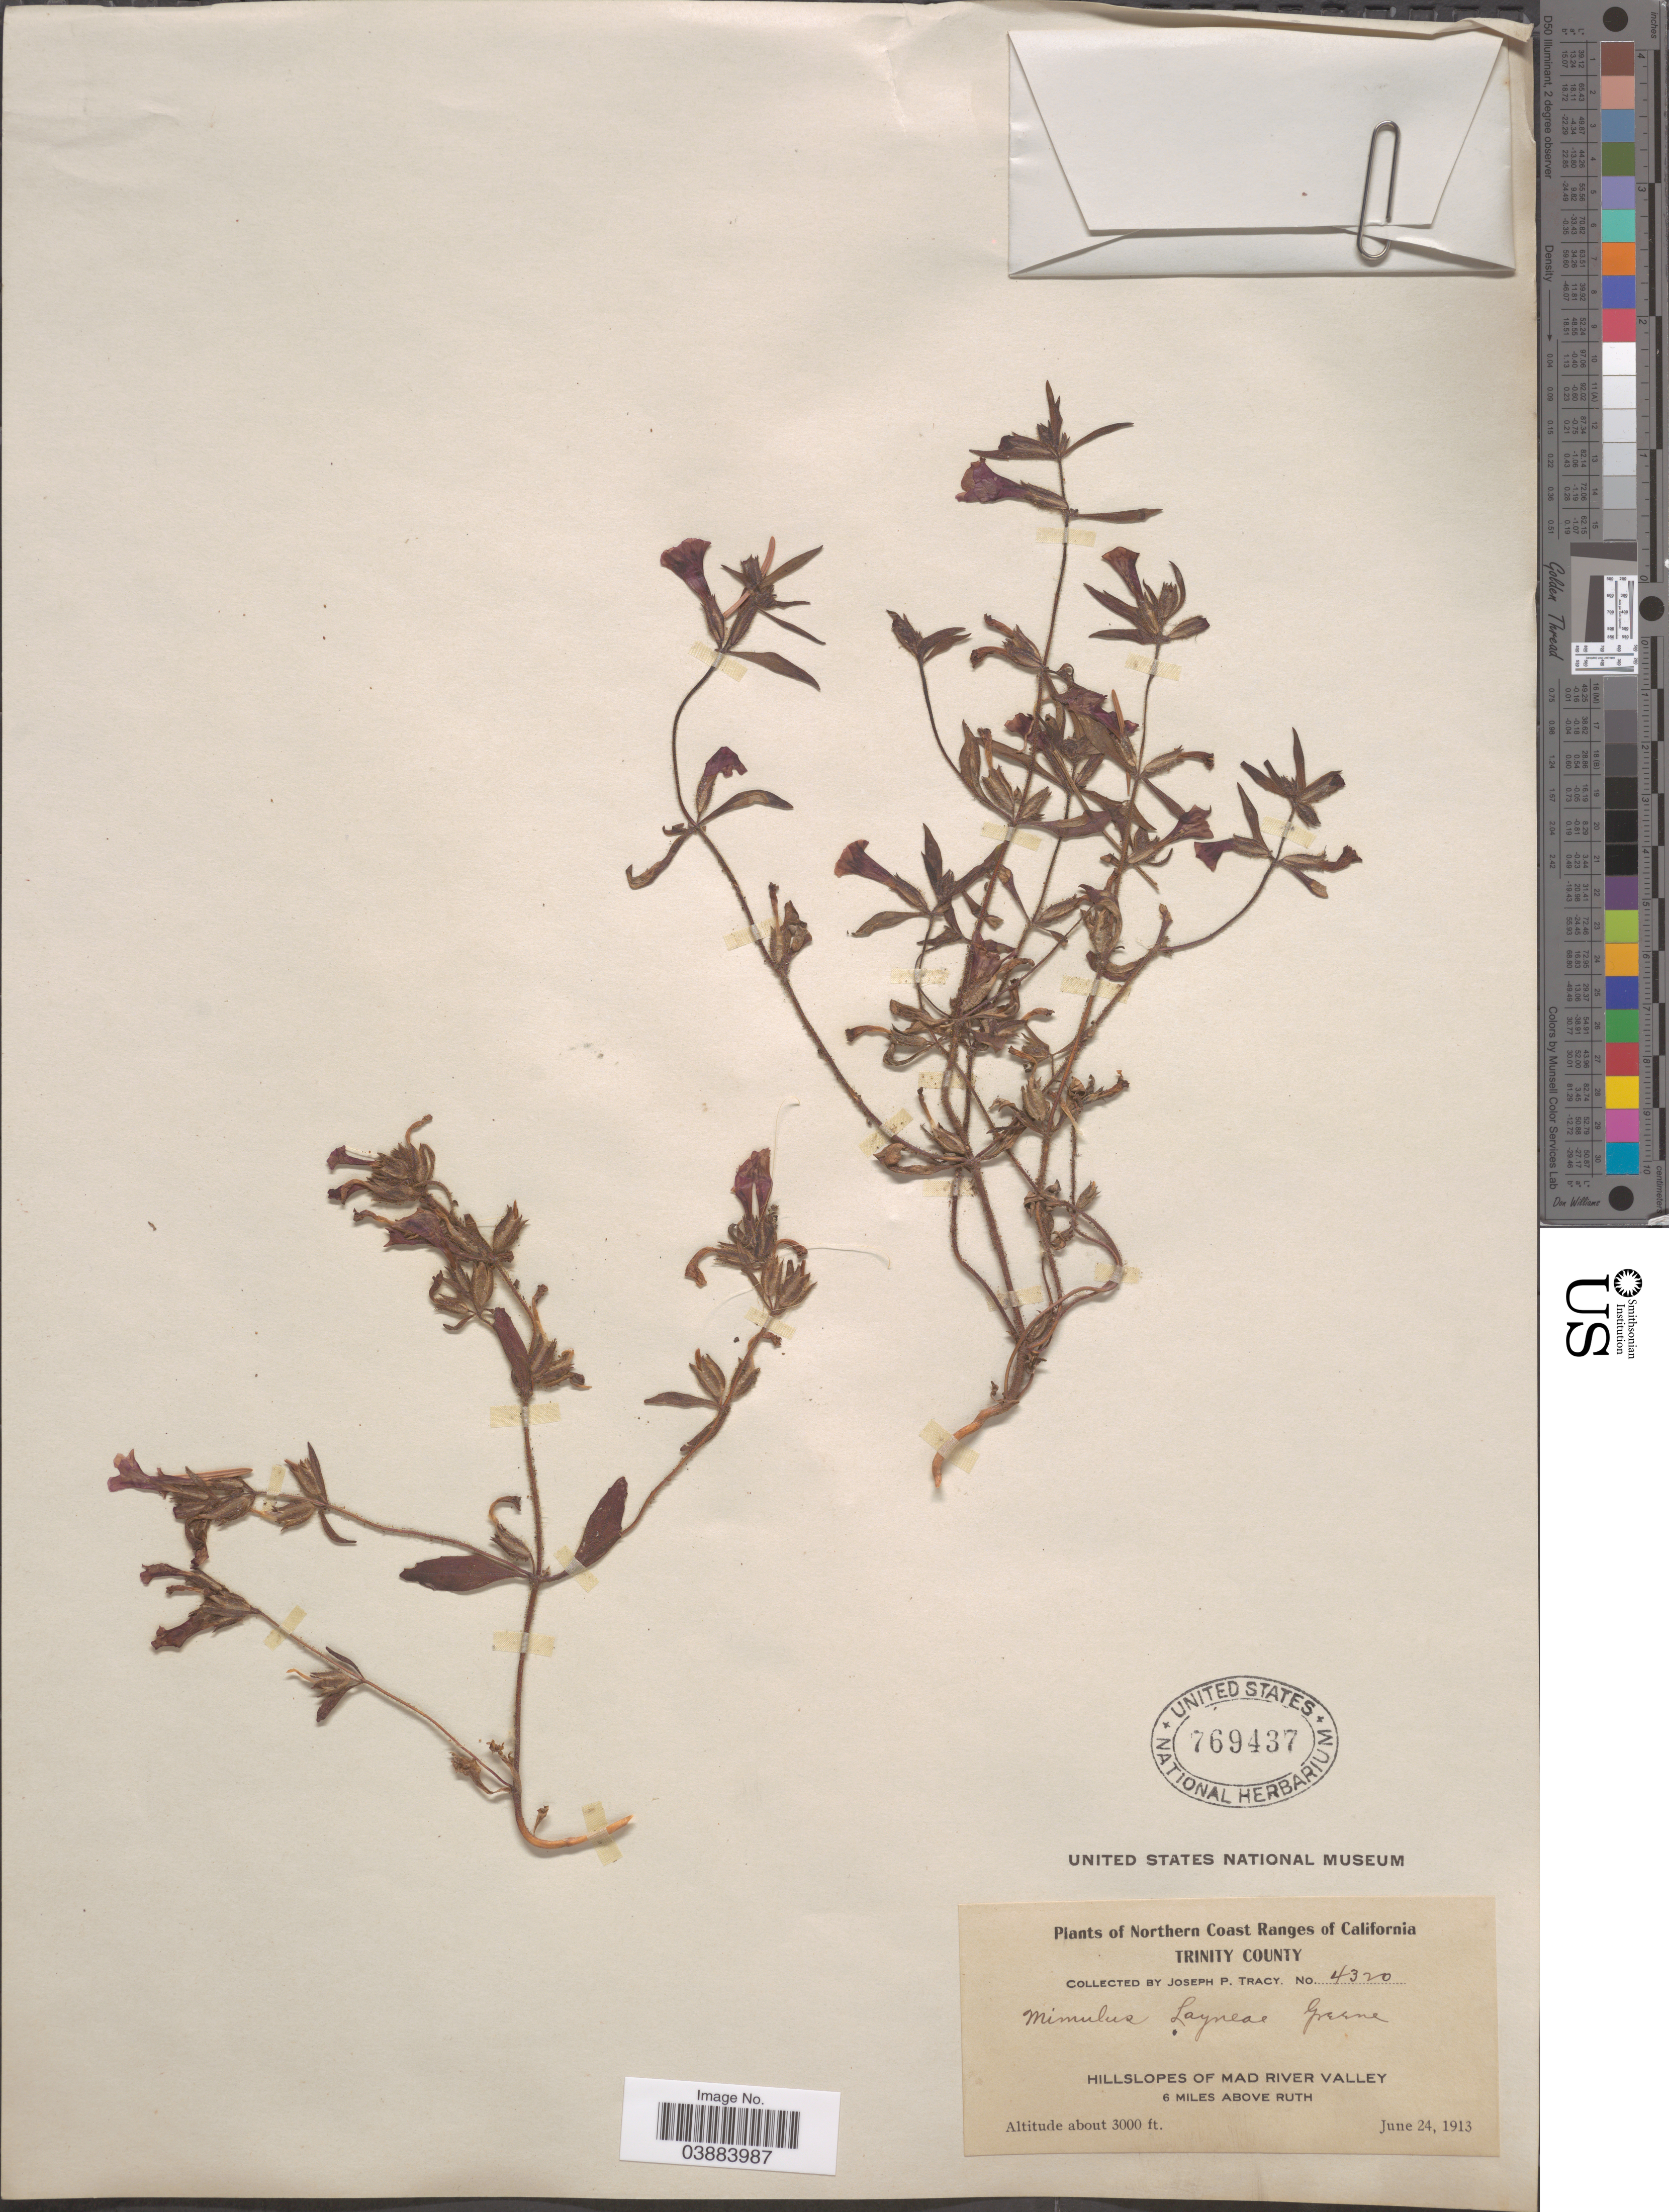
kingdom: Plantae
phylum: Tracheophyta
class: Magnoliopsida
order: Lamiales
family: Phrymaceae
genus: Eunanus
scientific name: Eunanus layneae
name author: Greene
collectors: J. Tracy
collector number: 4320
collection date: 1913-06-24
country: United States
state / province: California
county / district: Trinity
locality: Northern Coast Ranges of California. Trinity County. Hillslopes of Mad River Valley 6 miles above Ruth.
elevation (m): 914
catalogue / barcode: US 769437